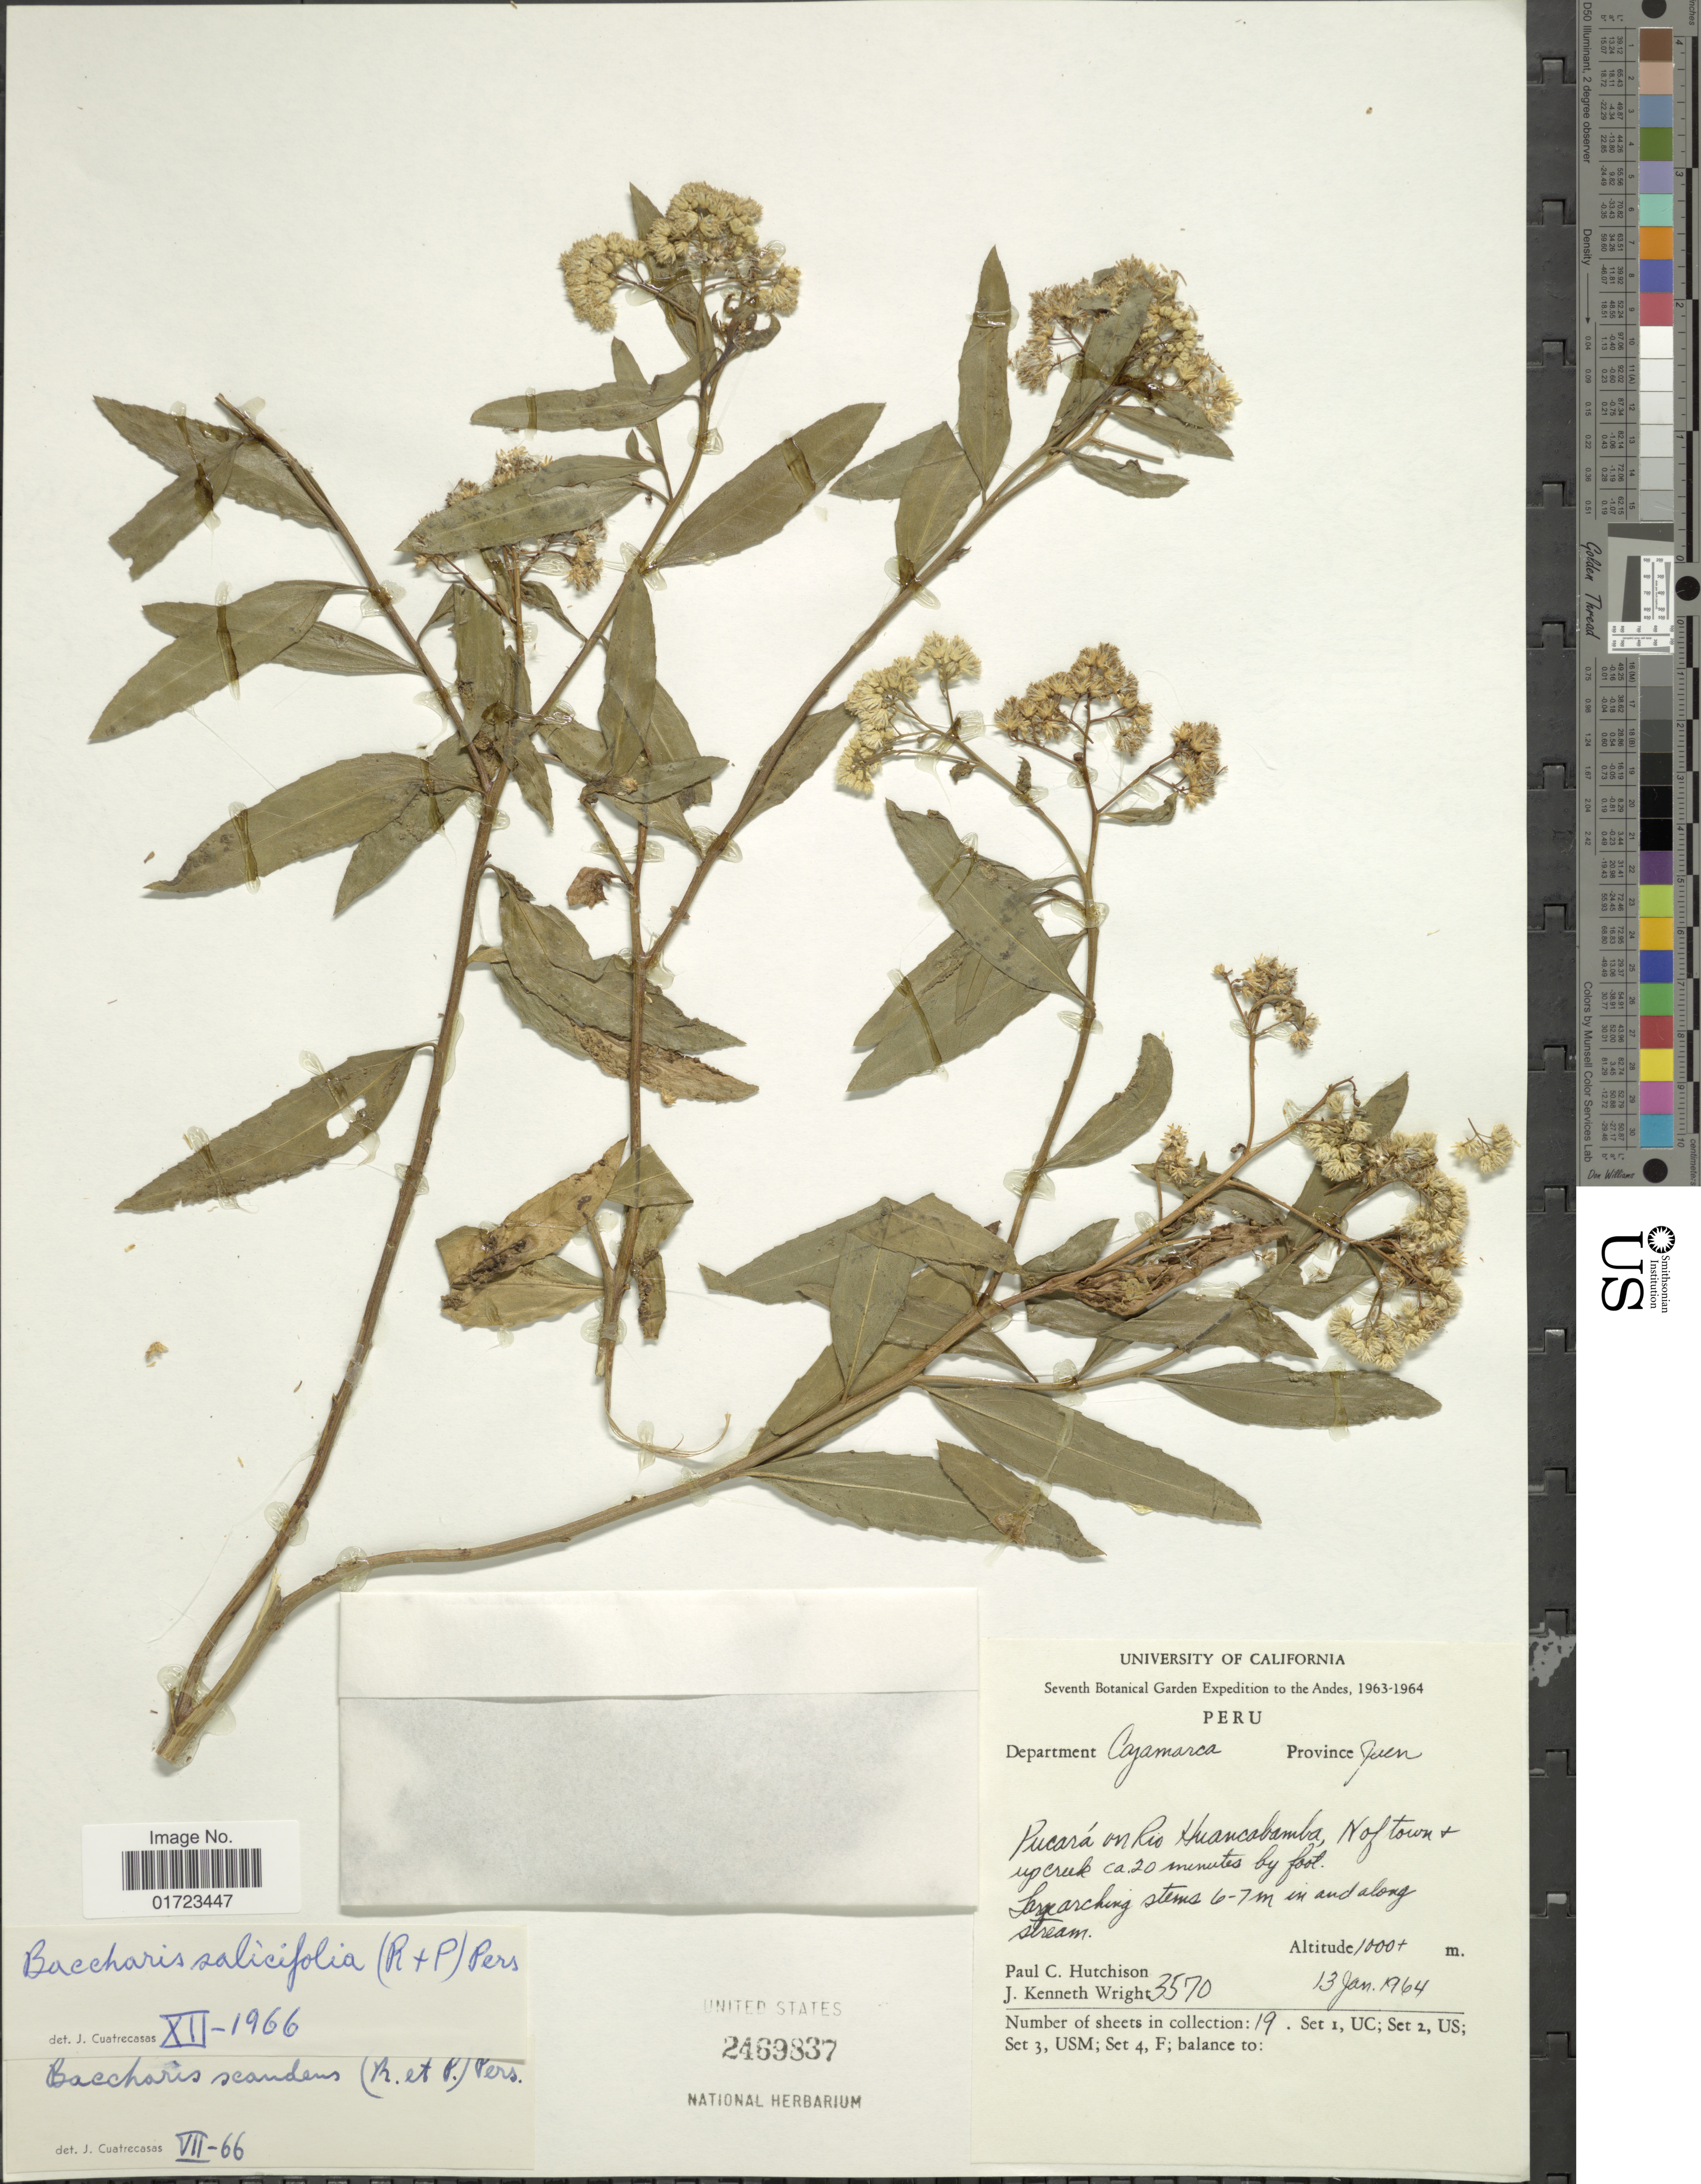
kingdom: Plantae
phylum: Tracheophyta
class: Magnoliopsida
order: Asterales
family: Asteraceae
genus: Baccharis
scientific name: Baccharis salicifolia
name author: (Ruiz & Pav.) Pers.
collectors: P. C. Hutchison & J. K. Wright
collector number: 3570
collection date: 1964-01-13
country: Peru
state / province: Cajamarca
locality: Pucará on Río Huancabamba, N. of town & up creek ca. 20 minutes by foot, Province Jaen, Department Cajamarca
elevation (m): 1000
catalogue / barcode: US 2469837